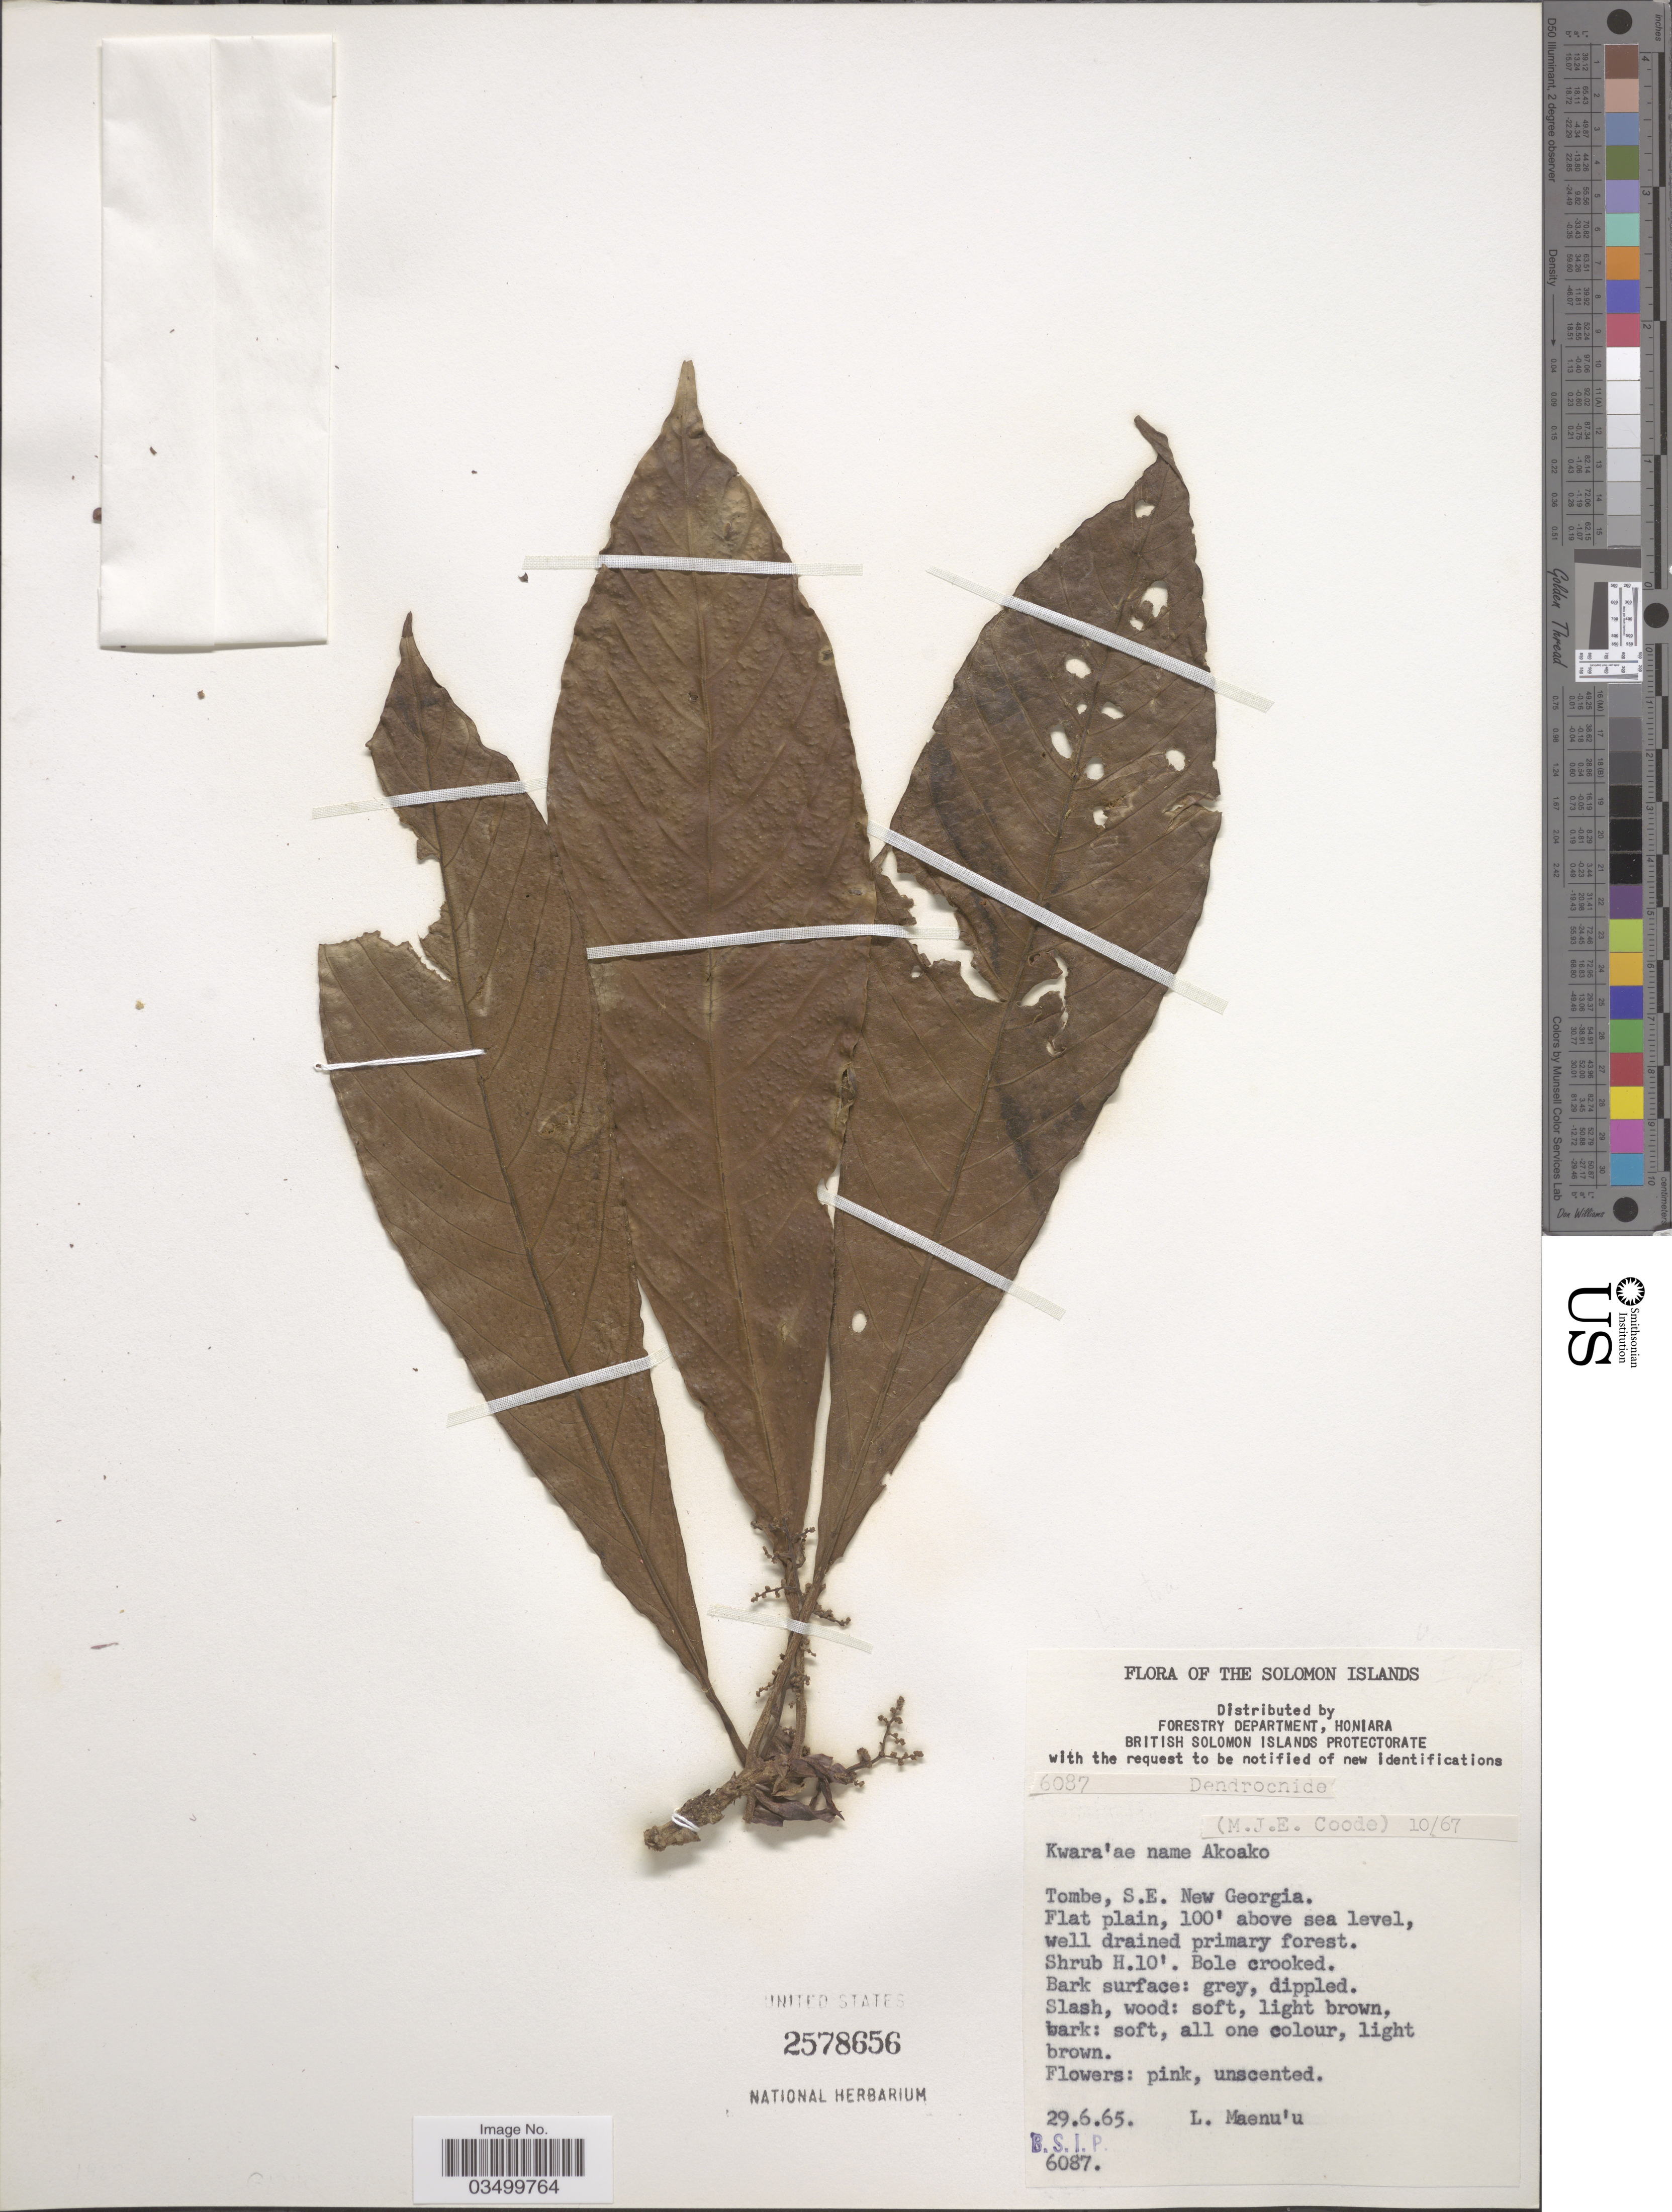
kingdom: Plantae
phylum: Tracheophyta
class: Magnoliopsida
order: Rosales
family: Urticaceae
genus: Dendrocnide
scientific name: Dendrocnide sp.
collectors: L. Maenu'u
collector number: B.S.I.P. 6087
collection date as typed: Transcribed d/m/y: 29/6/65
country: Solomon Islands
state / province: Solomon Islands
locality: Tombe, S.E. New Georgia.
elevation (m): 30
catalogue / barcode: US 2578656